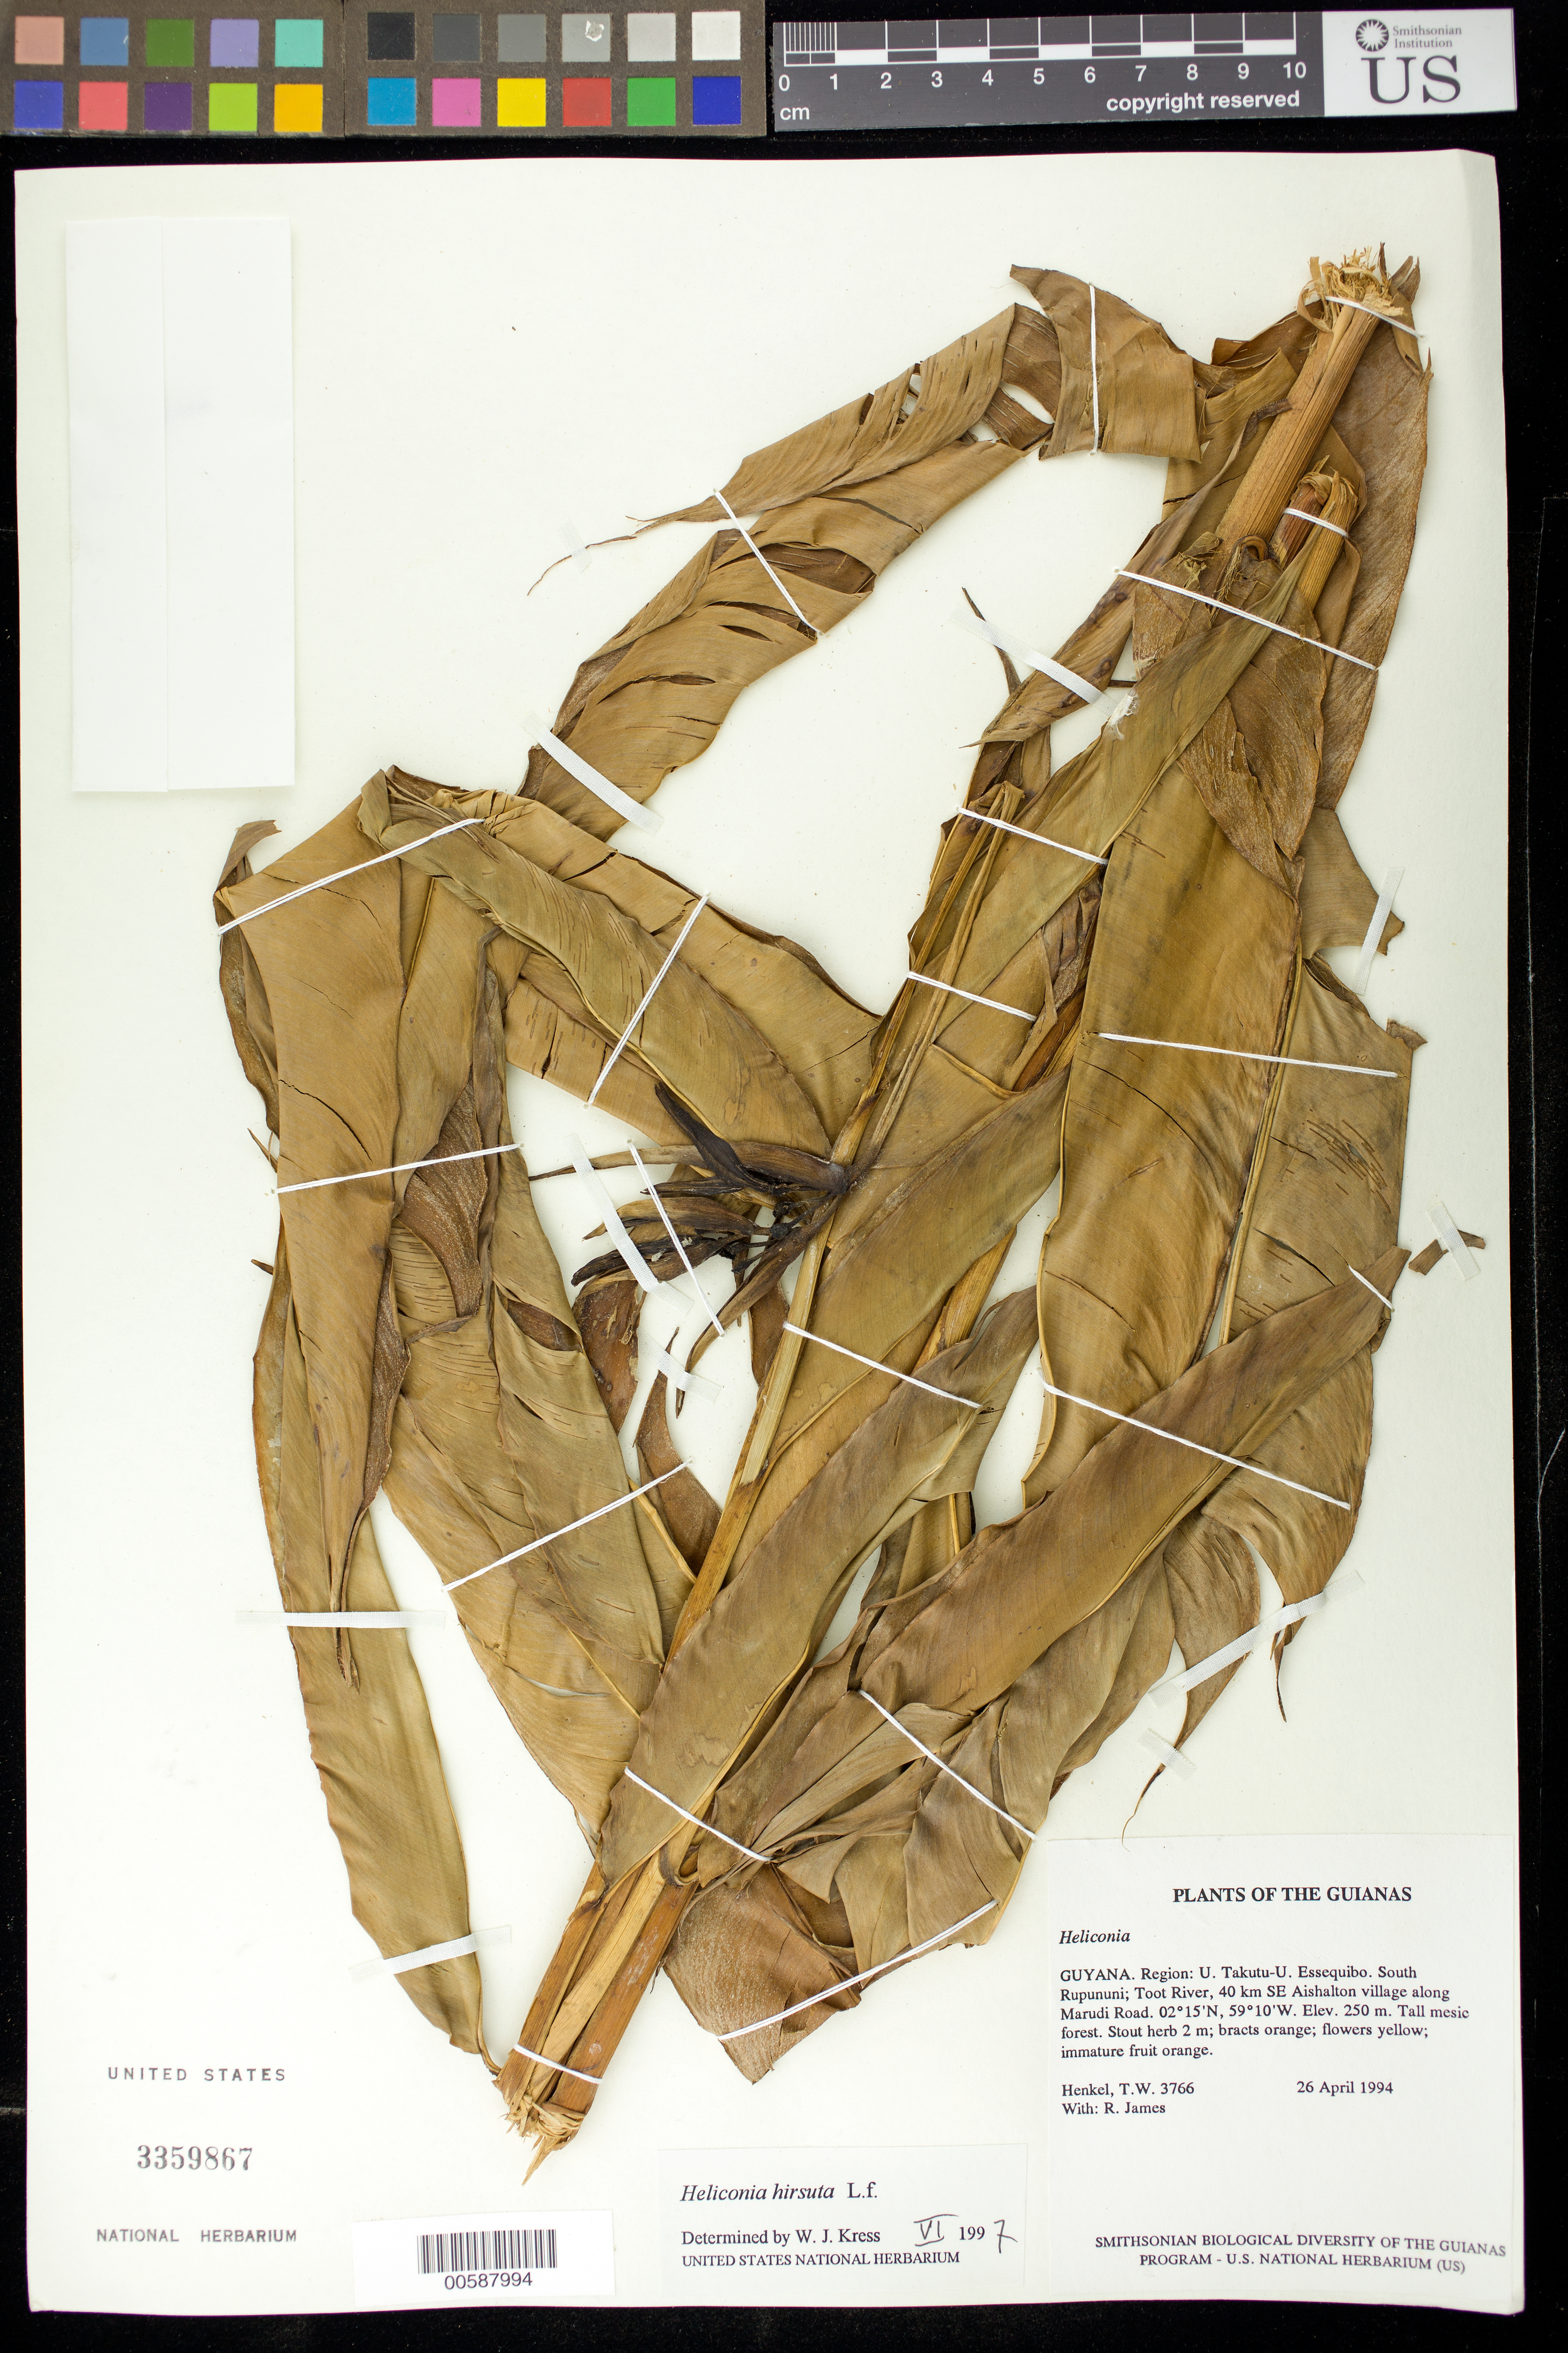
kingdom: Plantae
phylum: Tracheophyta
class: Liliopsida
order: Zingiberales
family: Heliconiaceae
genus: Heliconia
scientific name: Heliconia hirsuta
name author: L. f.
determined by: Kress, W. J., (US), Smithsonian Institution - National Museum of Natural History (UNITED STATES)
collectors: T. Henkel & R. James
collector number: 3766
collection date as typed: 26 April 1994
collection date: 1994-04-26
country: Guyana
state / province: U. Takutu-U. Essequibo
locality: South Rupununi; Toot River, 40 km SE Aishalton village along Marudi Road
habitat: Tall mesic forest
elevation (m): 250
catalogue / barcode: US 3359867